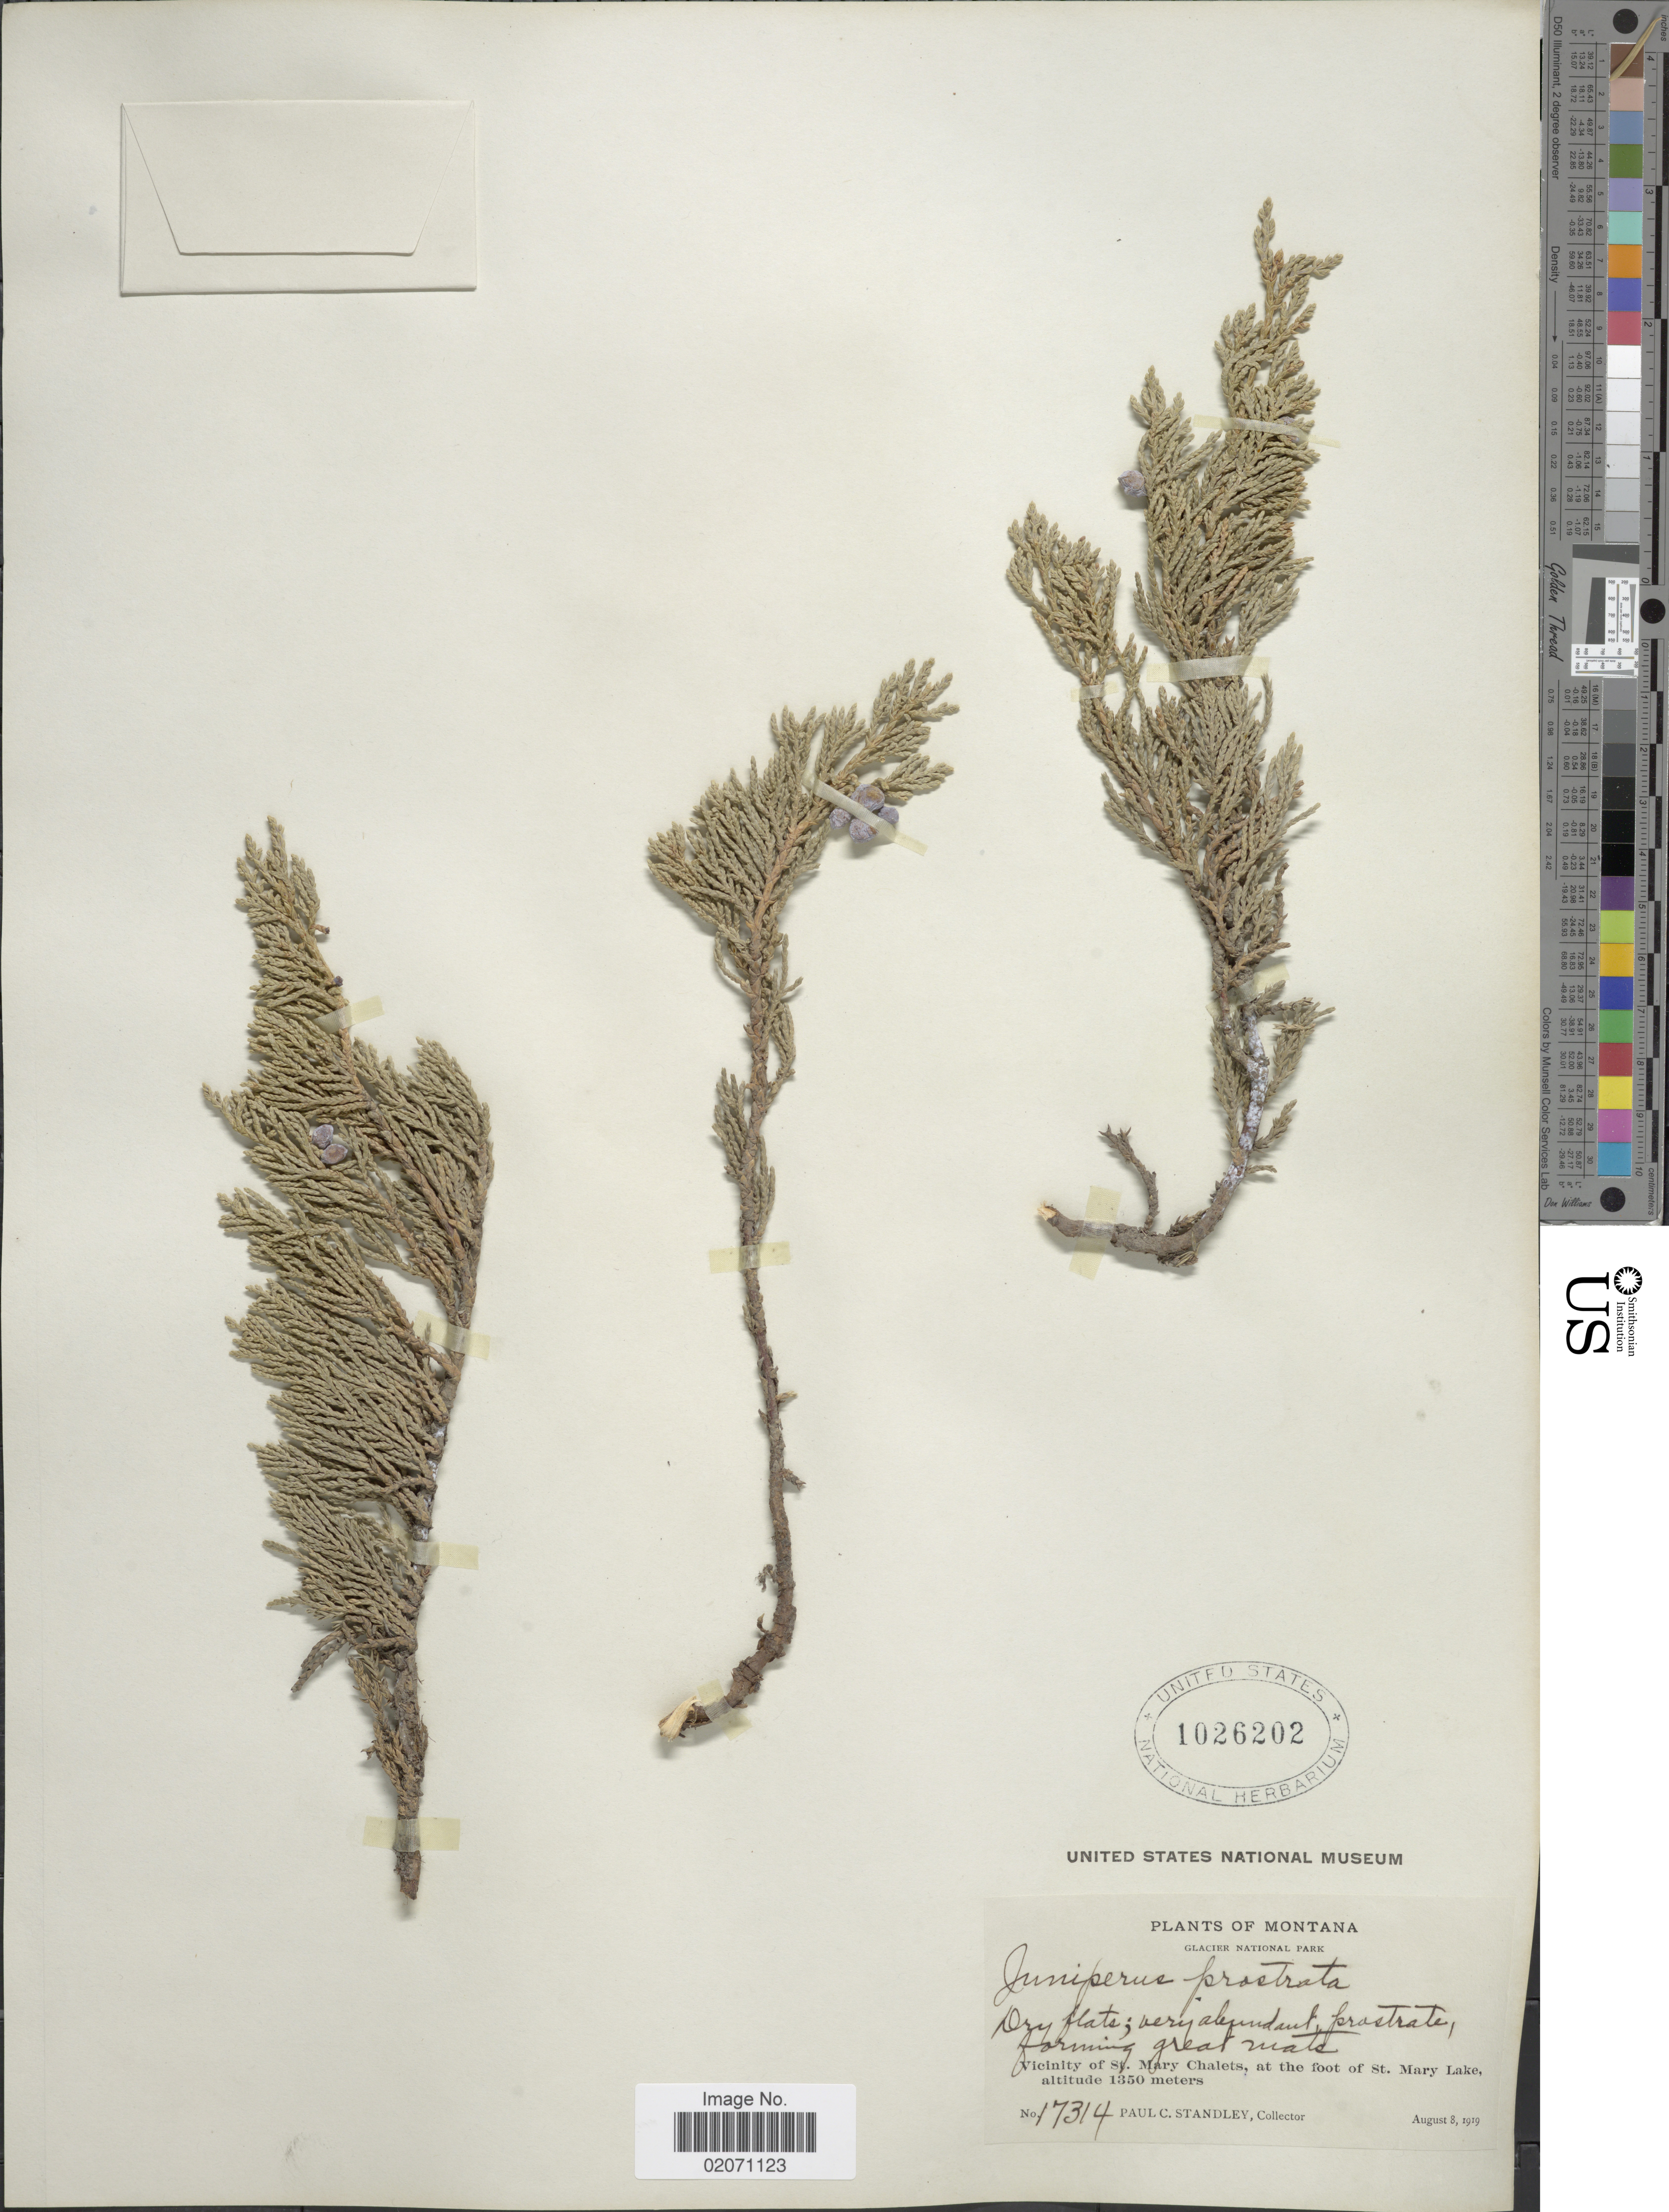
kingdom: Plantae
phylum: Tracheophyta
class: Pinopsida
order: Pinales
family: Cupressaceae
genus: Juniperus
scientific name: Juniperus horizontalis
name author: Moench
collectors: P. C. Standley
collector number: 17314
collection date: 1919-08-08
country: United States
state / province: Montana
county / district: Glacier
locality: Glacier National Park, Vicinity of St. Mary Chalets, at the foot of St. Mary Lake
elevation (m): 1350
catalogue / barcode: US 1026202